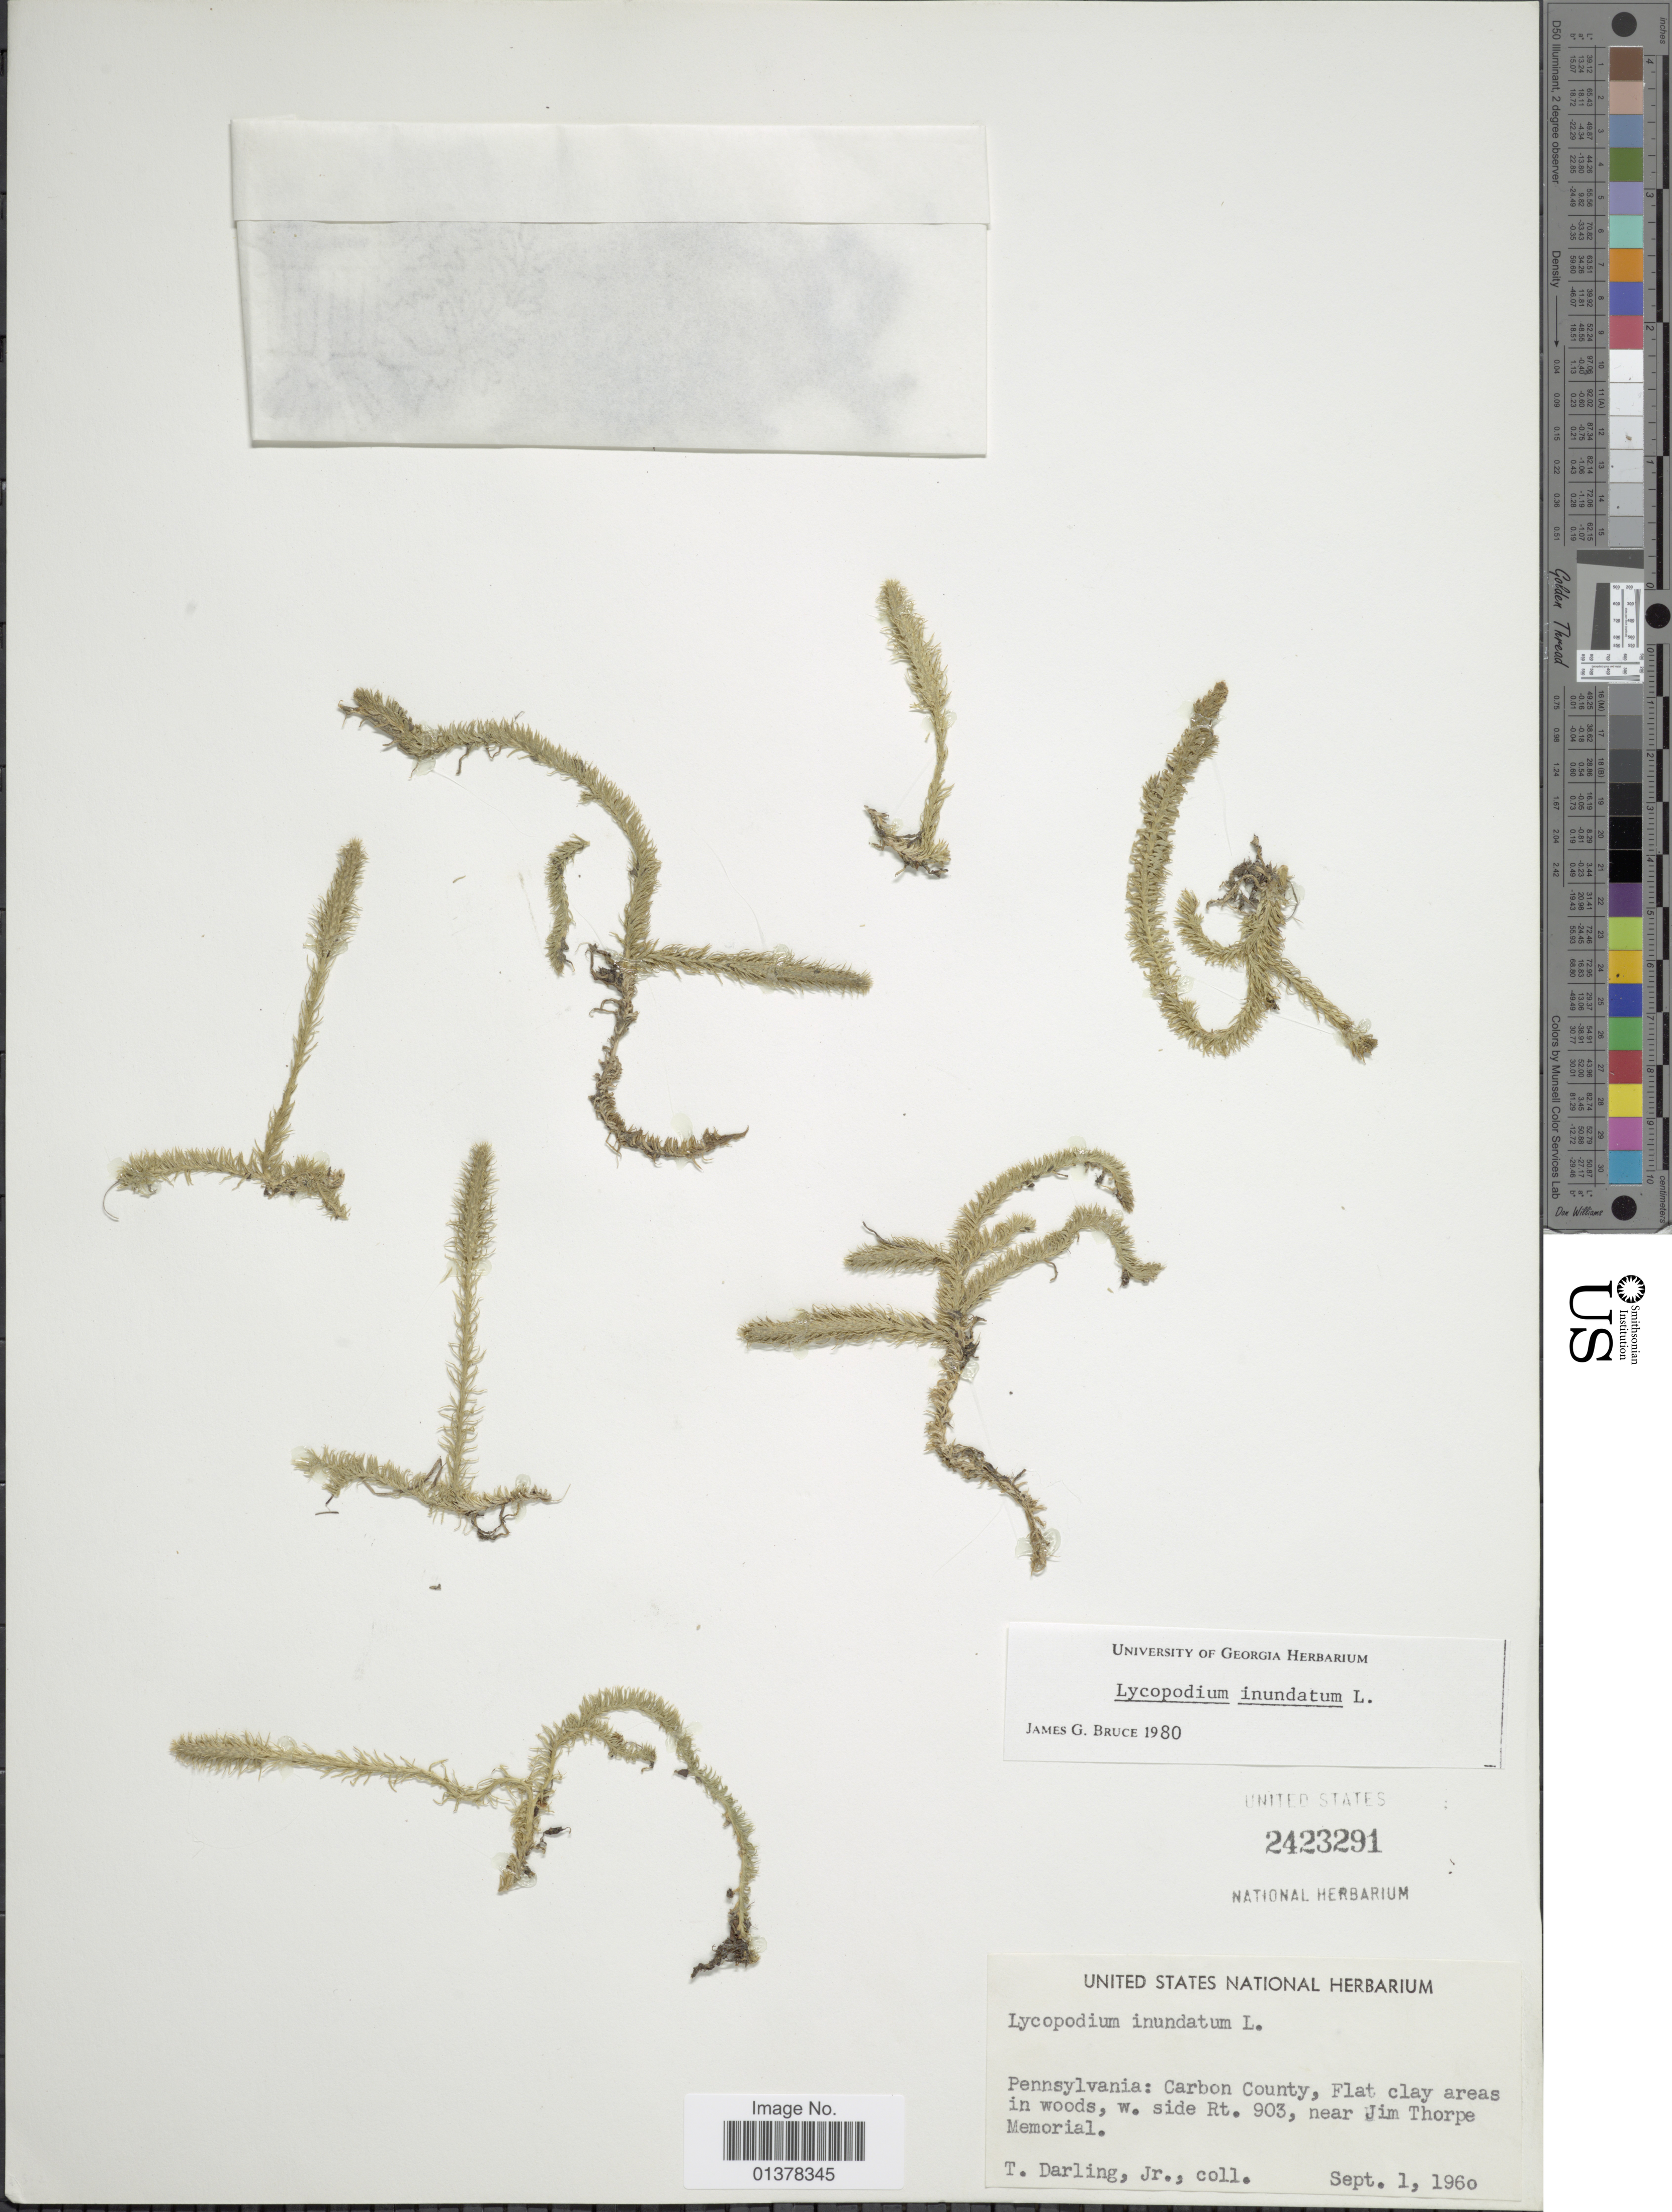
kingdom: Plantae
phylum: Tracheophyta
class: Lycopodiopsida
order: Lycopodiales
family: Lycopodiaceae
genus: Lycopodiella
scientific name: Lycopodiella inundata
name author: (L.) Holub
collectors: T. Darling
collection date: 1960-09-01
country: United States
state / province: Pennsylvania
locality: Carbon County, Flat clay areas in woods, w. side Rt. near Jim Thorpe Memorial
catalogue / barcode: US 2423291